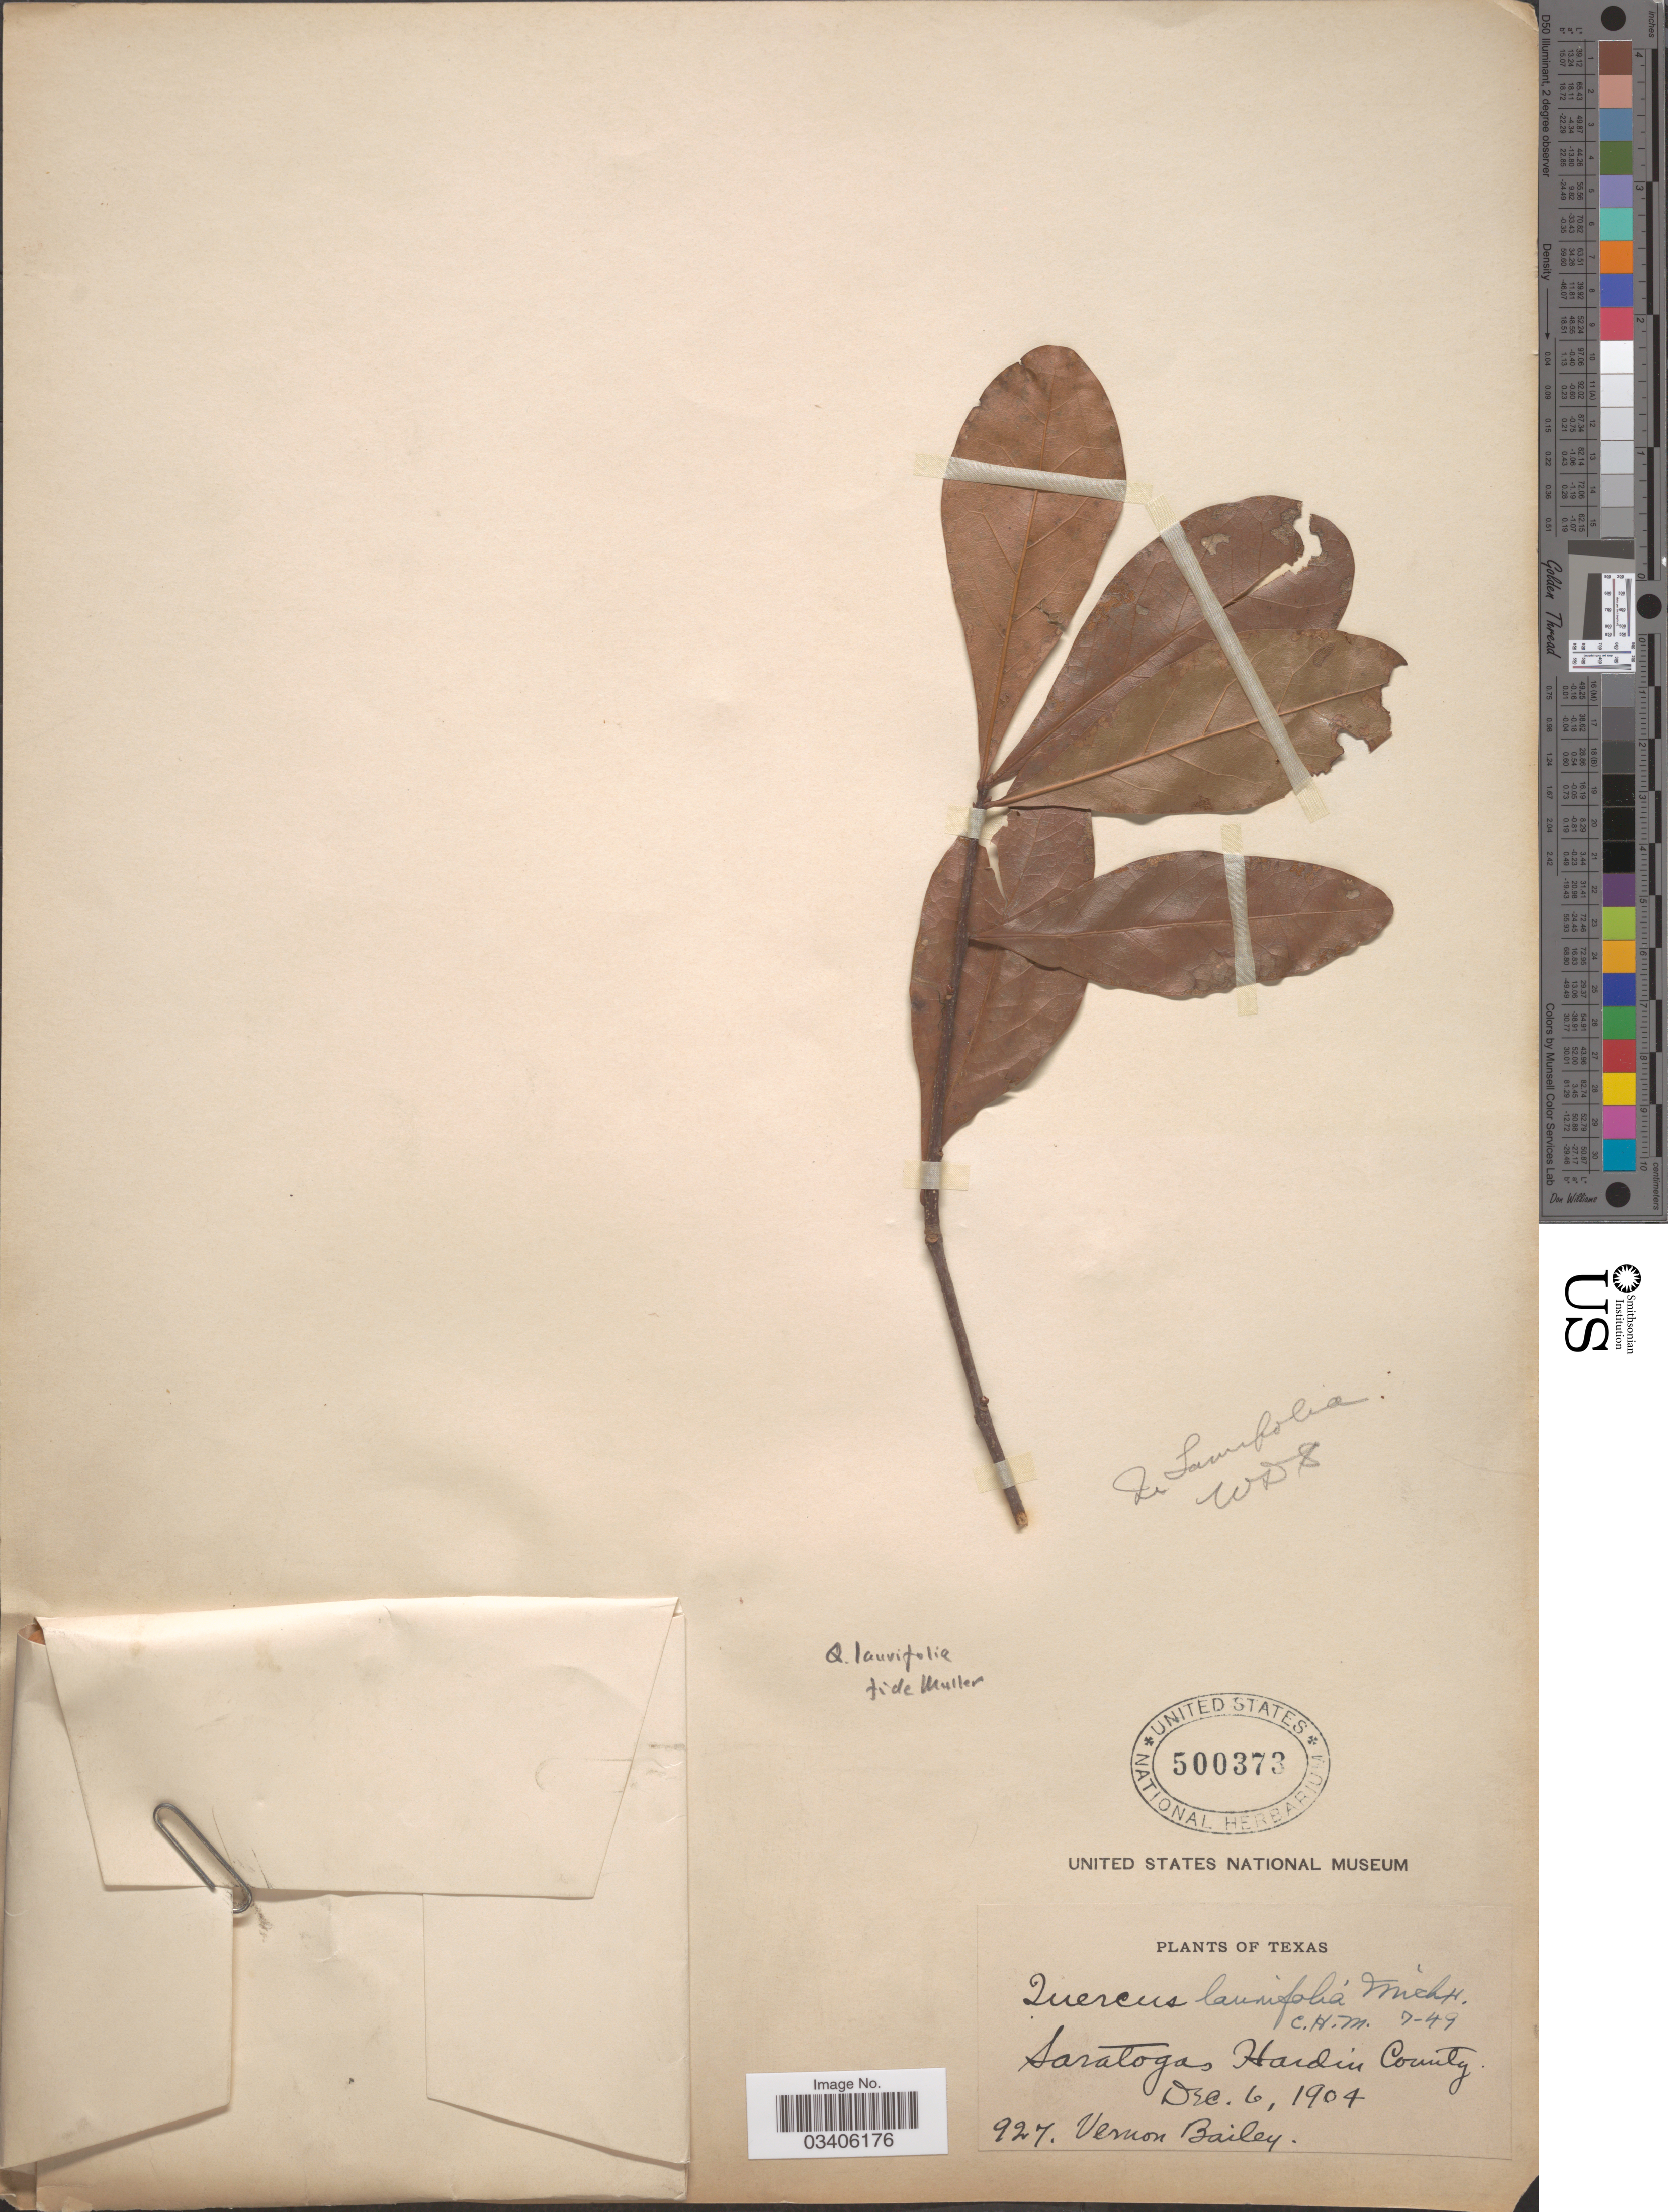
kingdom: Plantae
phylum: Tracheophyta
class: Magnoliopsida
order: Fagales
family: Fagaceae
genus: Quercus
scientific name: Quercus laurifolia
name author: Michx.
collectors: V. O. Bailey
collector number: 927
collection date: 1904-12-06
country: United States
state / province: Texas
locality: Saratoga, Hardin County.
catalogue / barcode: US 500373